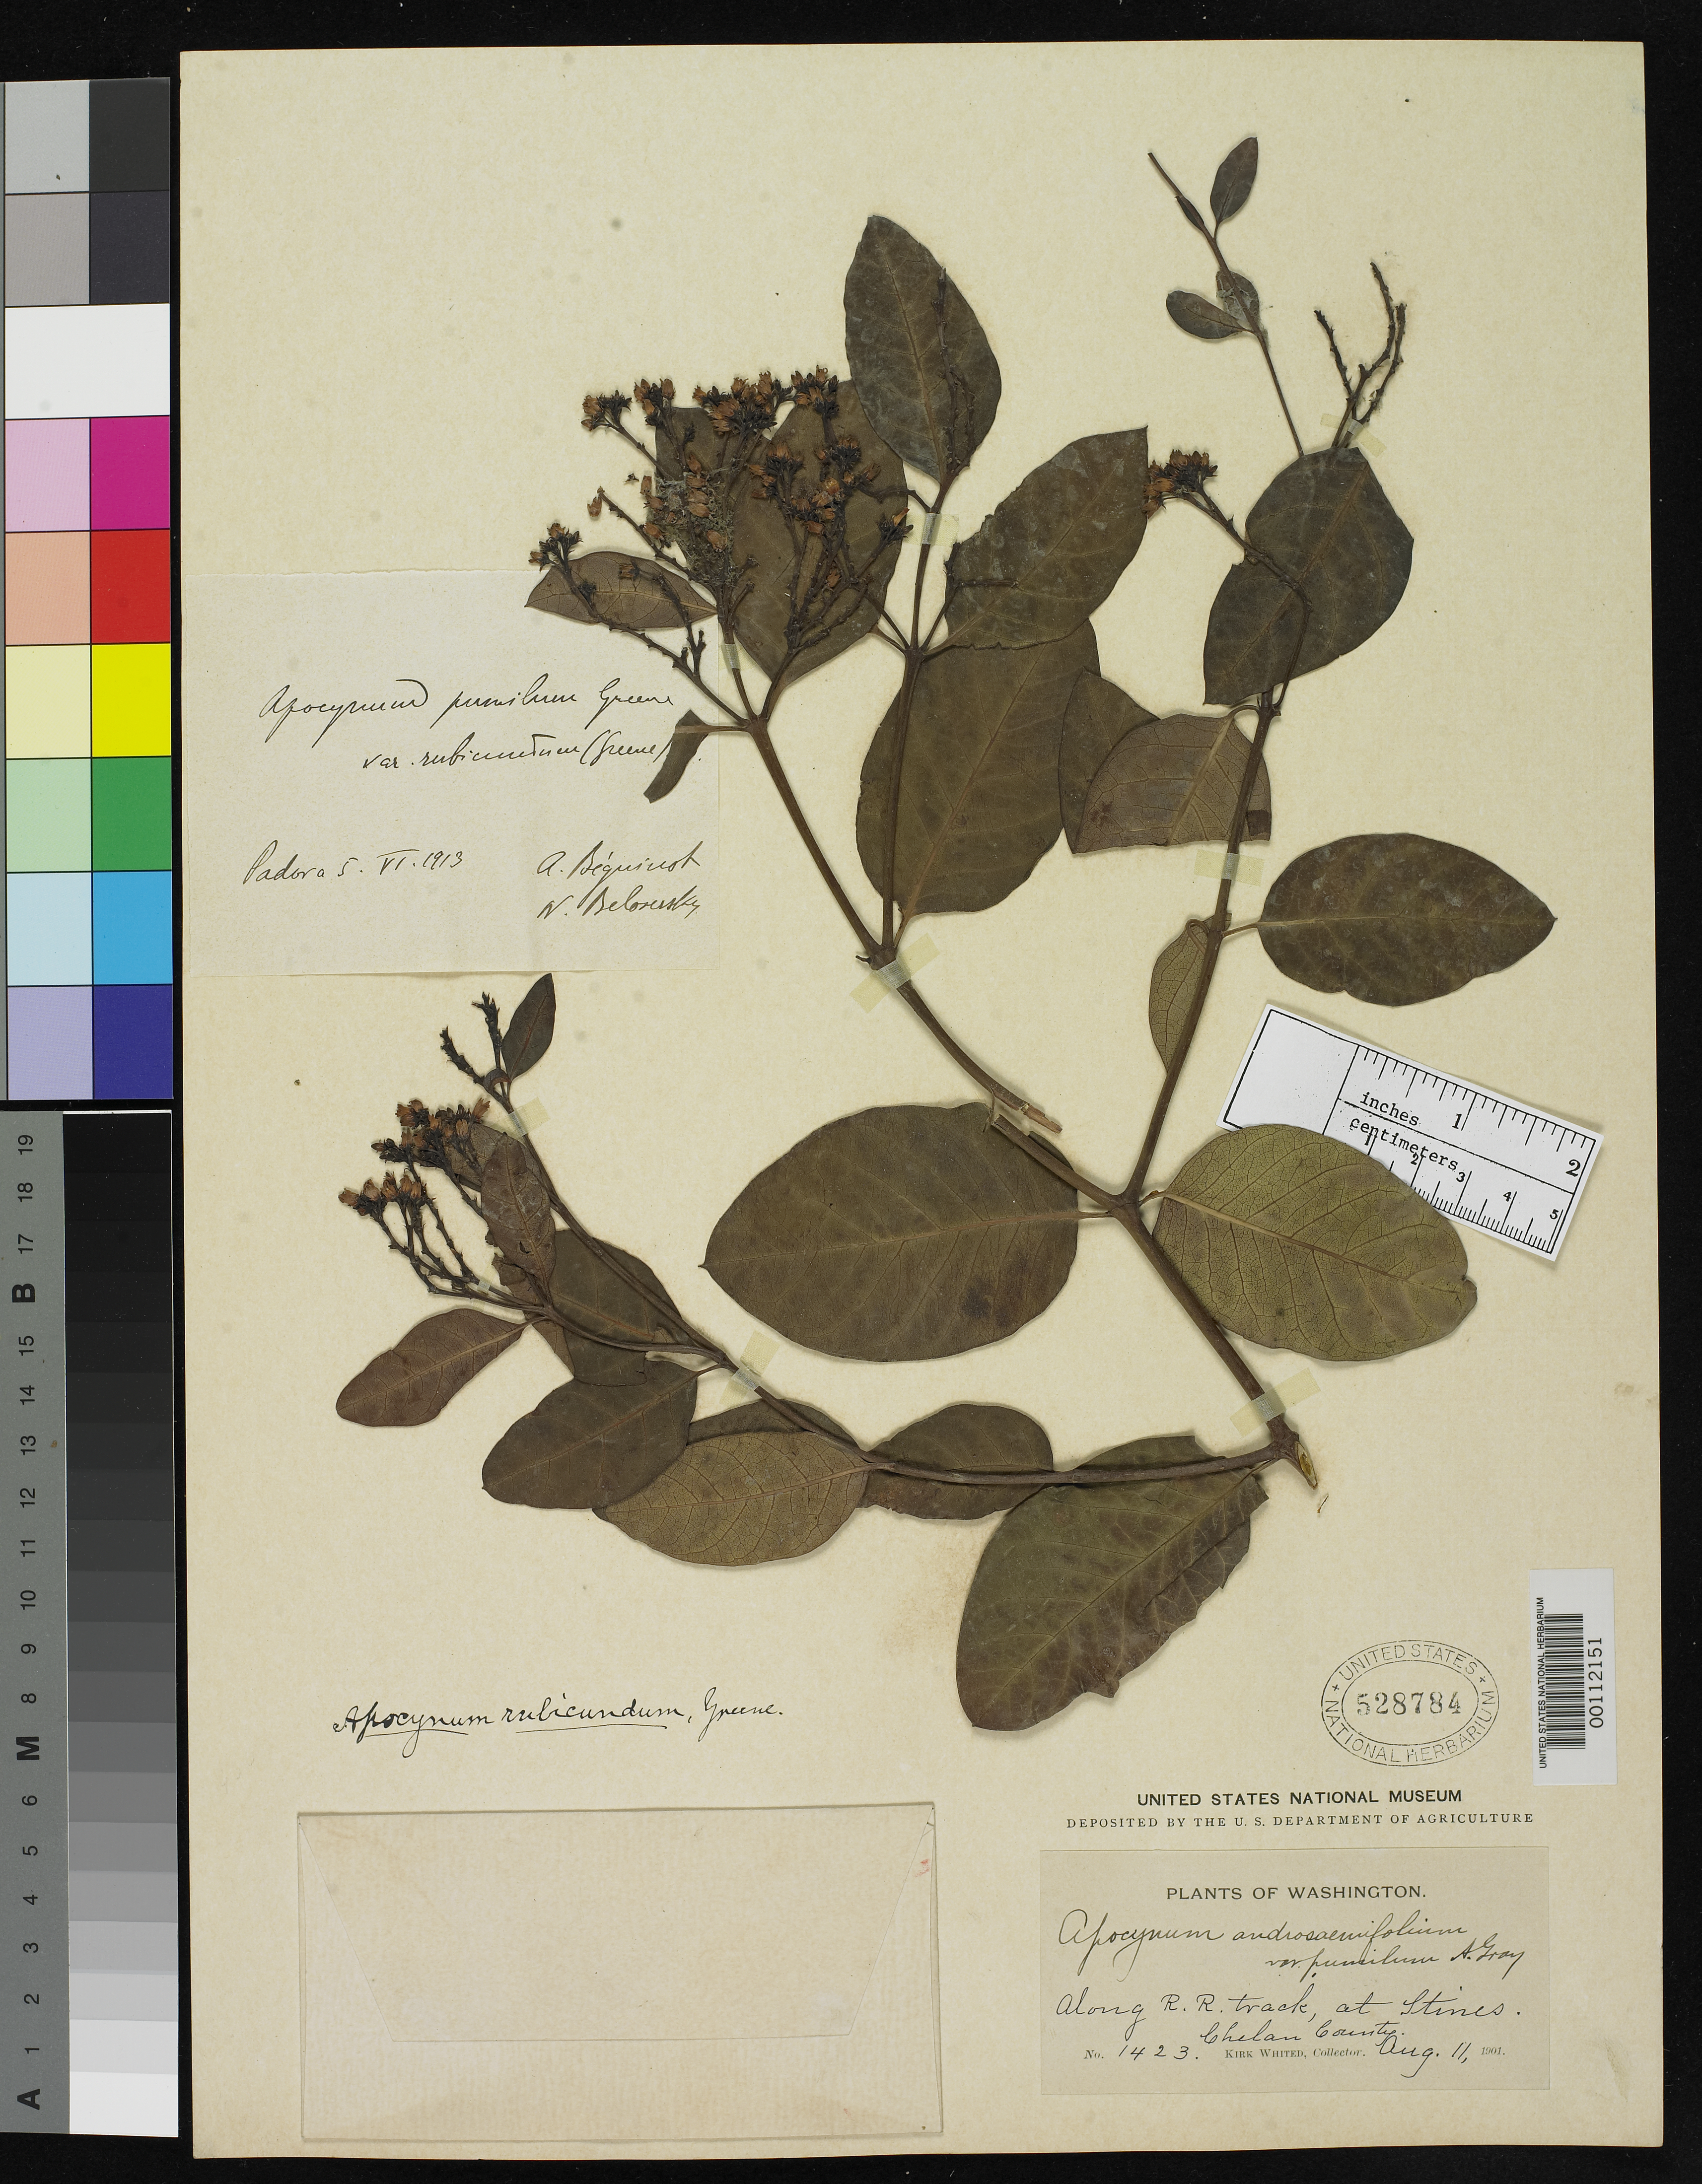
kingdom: Plantae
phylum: Tracheophyta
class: Magnoliopsida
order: Gentianales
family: Apocynaceae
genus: Apocynum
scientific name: Apocynum rubicundum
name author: Greene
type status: Isotype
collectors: K. Whited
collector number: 1423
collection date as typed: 11 Aug 1901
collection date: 1901-08-11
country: United States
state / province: Washington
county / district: Chelan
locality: Stines.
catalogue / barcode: US 528784